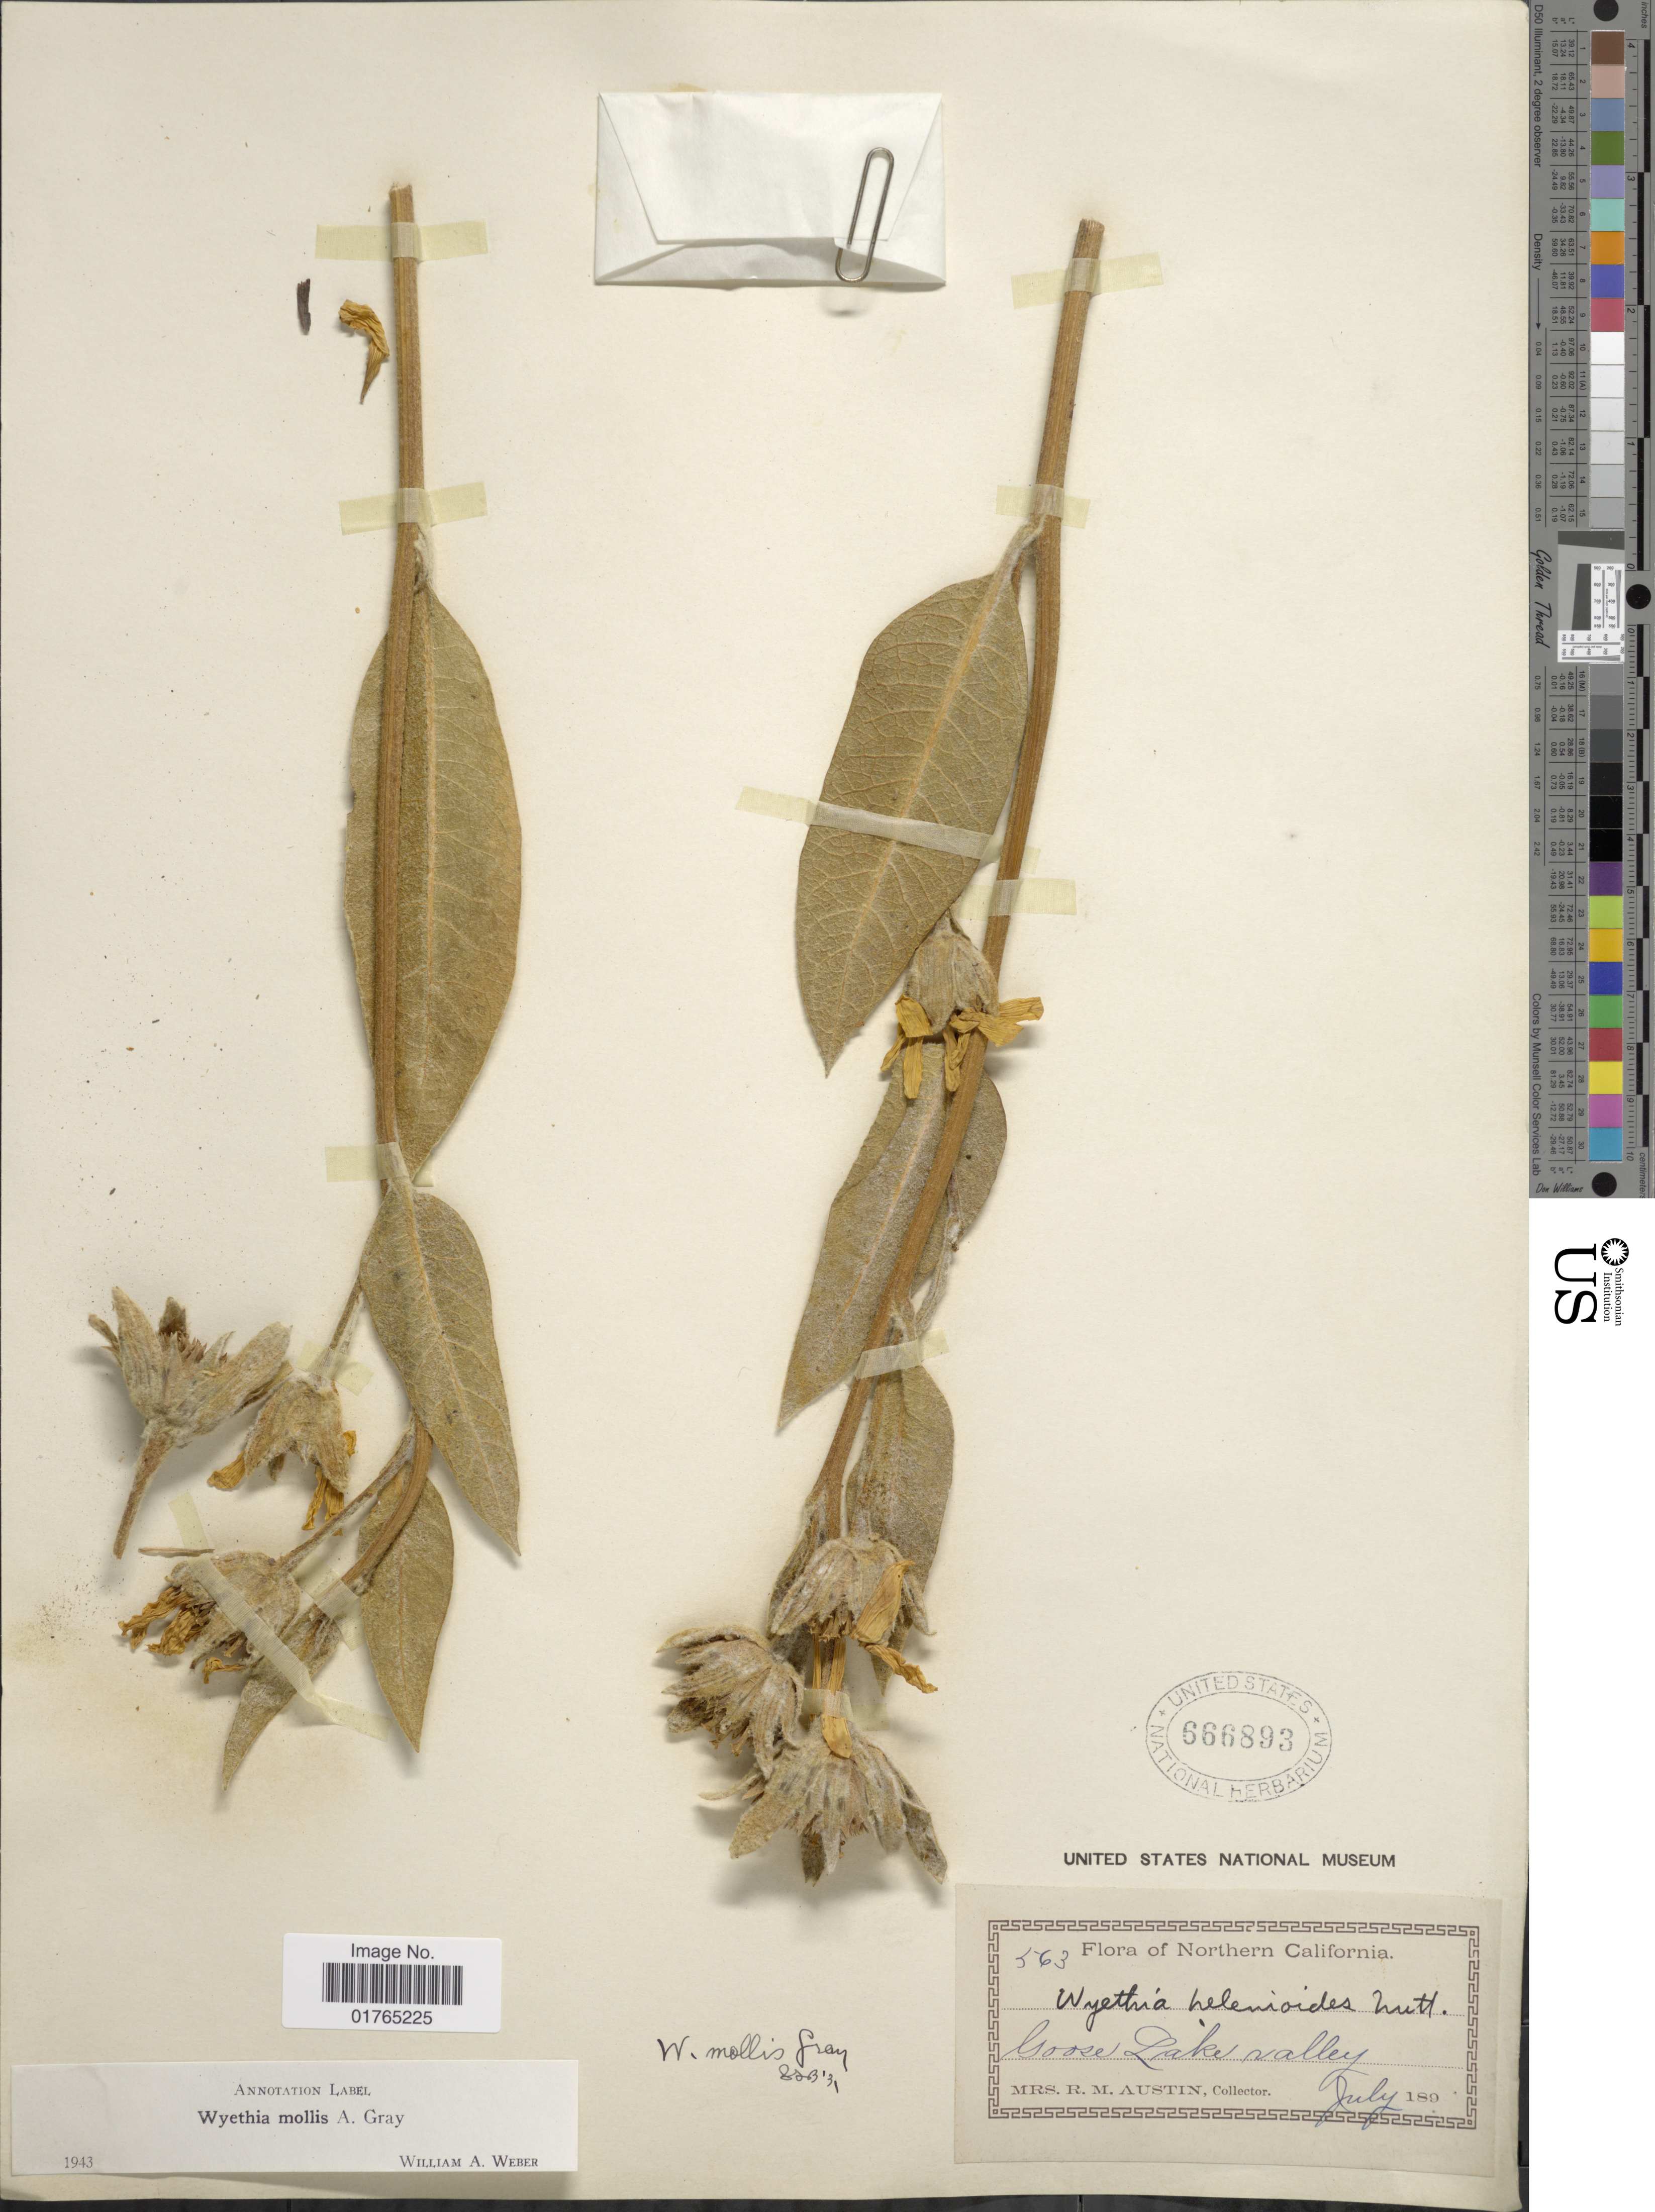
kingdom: Plantae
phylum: Tracheophyta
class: Magnoliopsida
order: Asterales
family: Asteraceae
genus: Wyethia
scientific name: Wyethia mollis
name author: A. Gray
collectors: R. Austin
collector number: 563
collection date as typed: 189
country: United States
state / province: California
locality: Northern California, Goose Lake valley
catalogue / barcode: US 666893